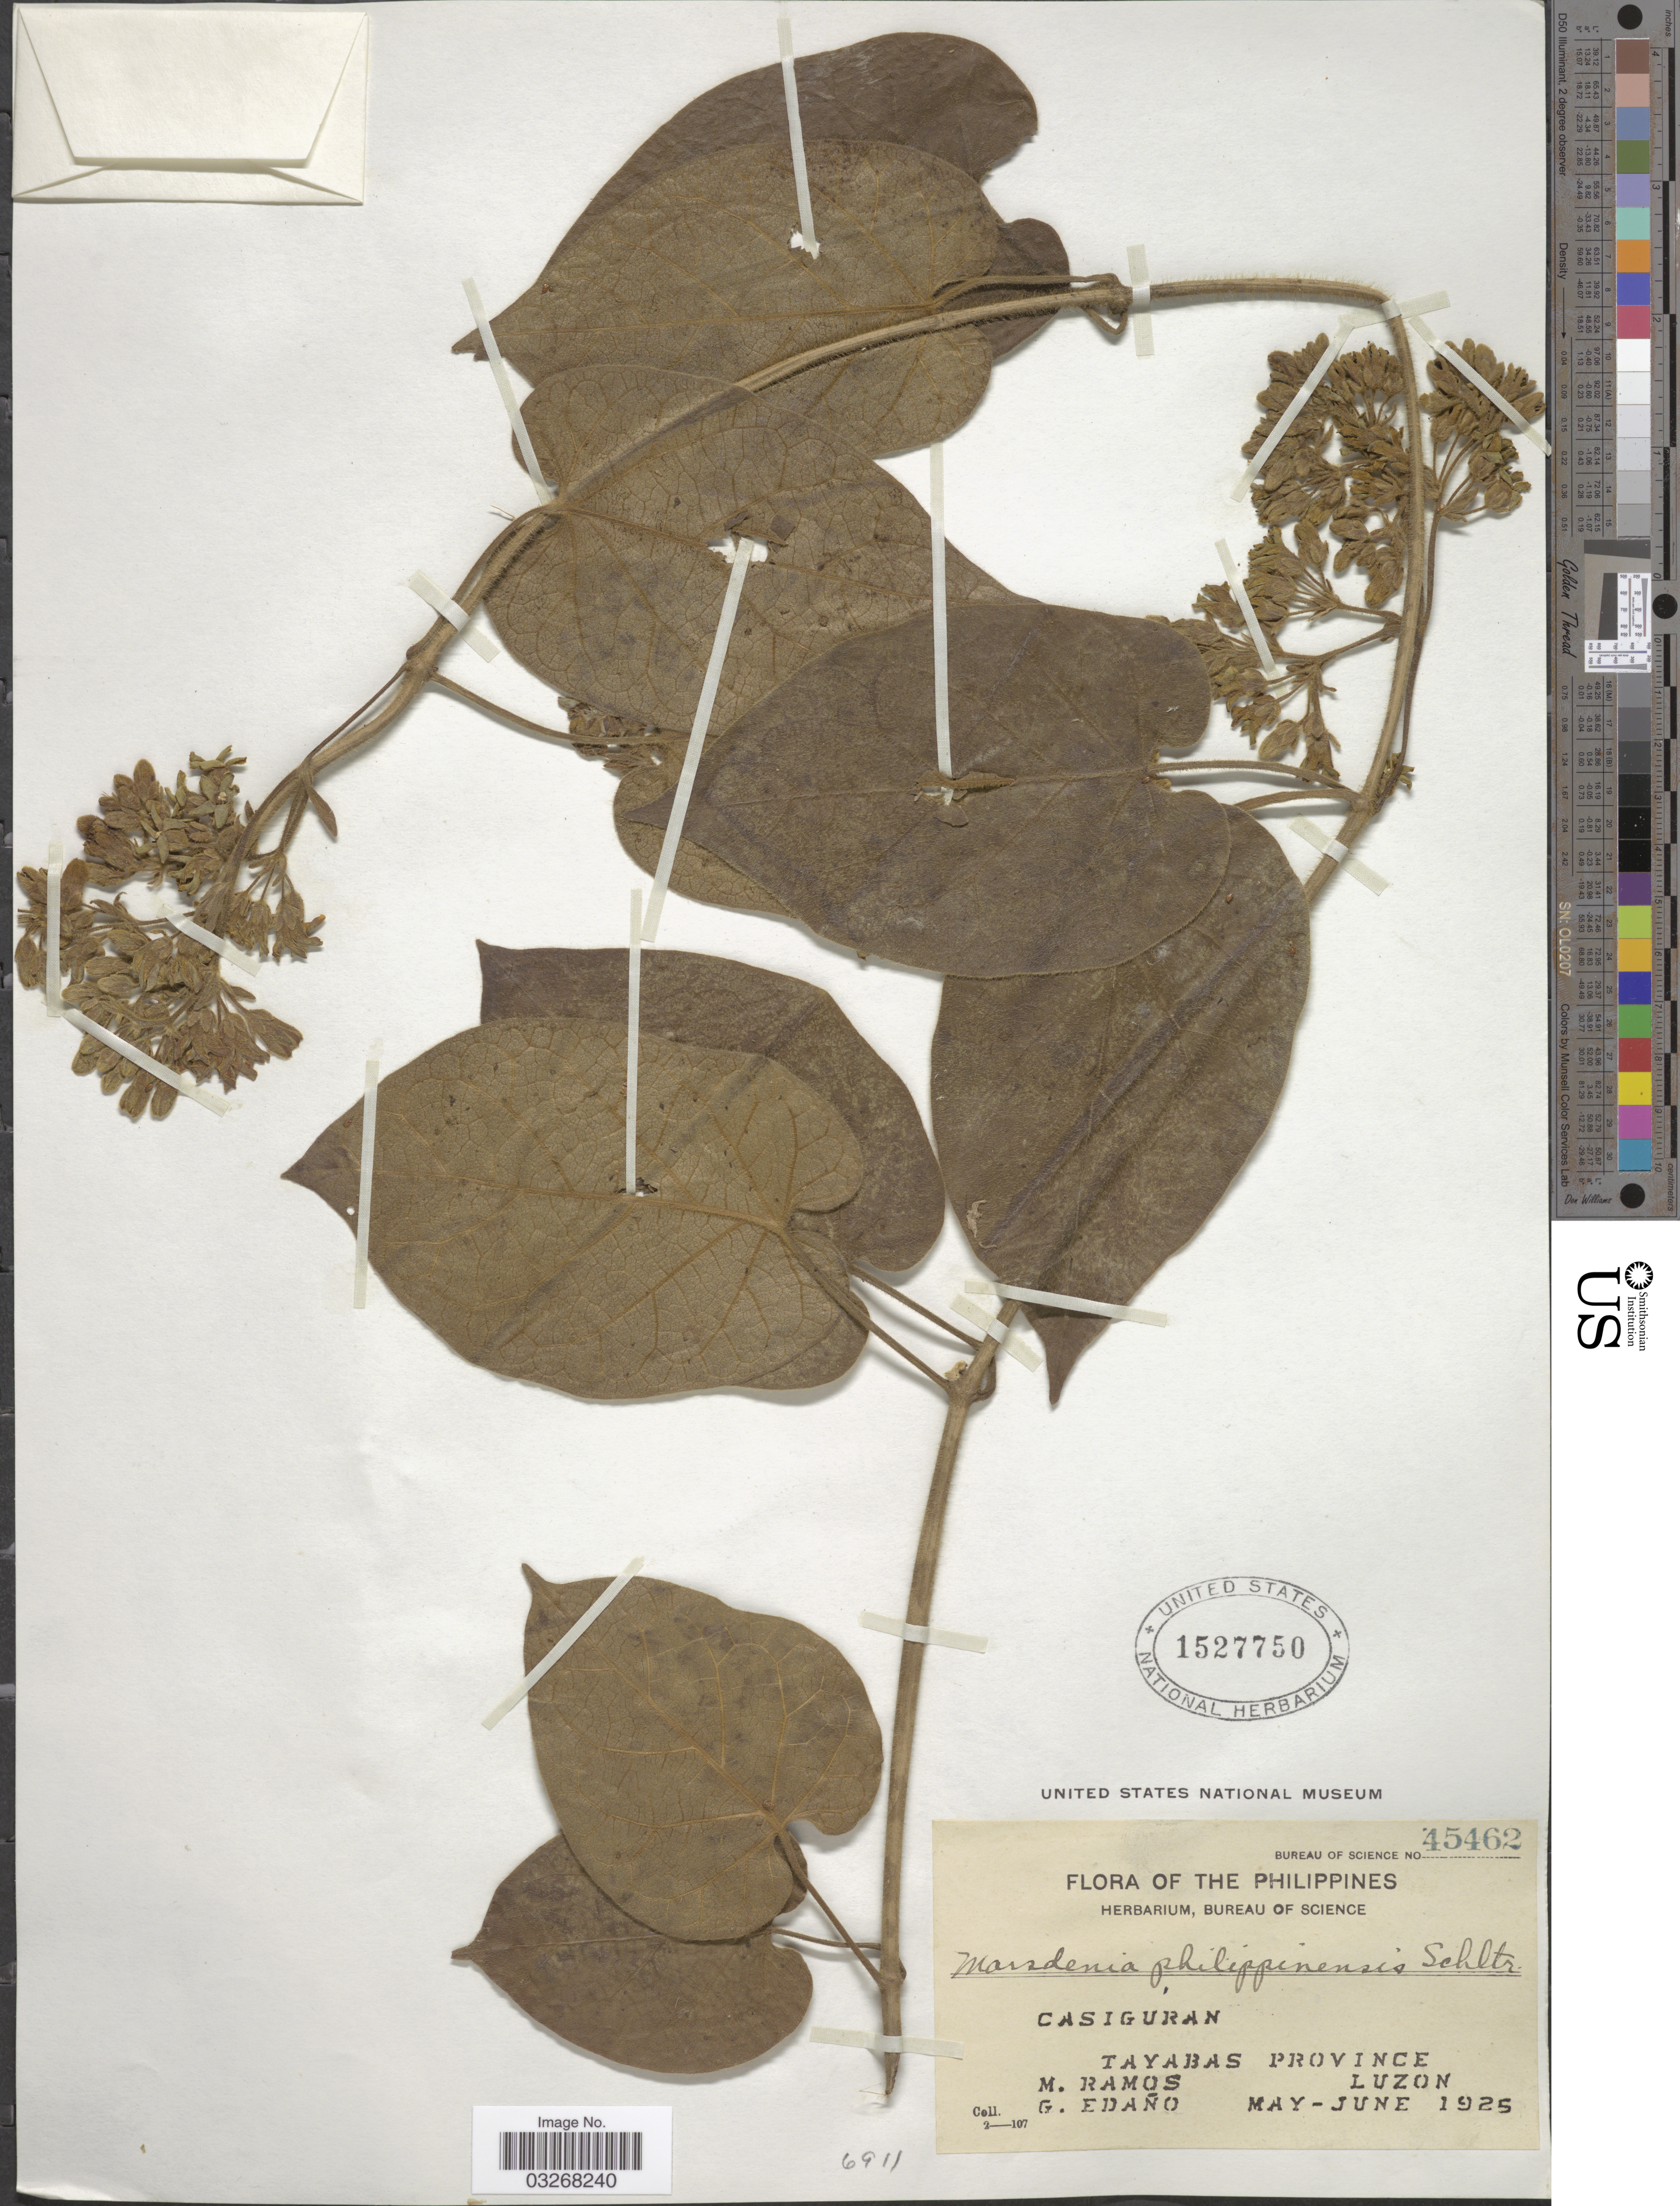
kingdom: Plantae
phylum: Tracheophyta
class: Magnoliopsida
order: Gentianales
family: Apocynaceae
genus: Marsdenia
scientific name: Marsdenia philippinensis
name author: Schltr.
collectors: M. Ramos & G. Edaño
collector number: Bureau of Science 45462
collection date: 1925-05/1925-06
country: Philippines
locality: Casiguran. Tayabas Province. Luzon.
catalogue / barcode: US 1527750